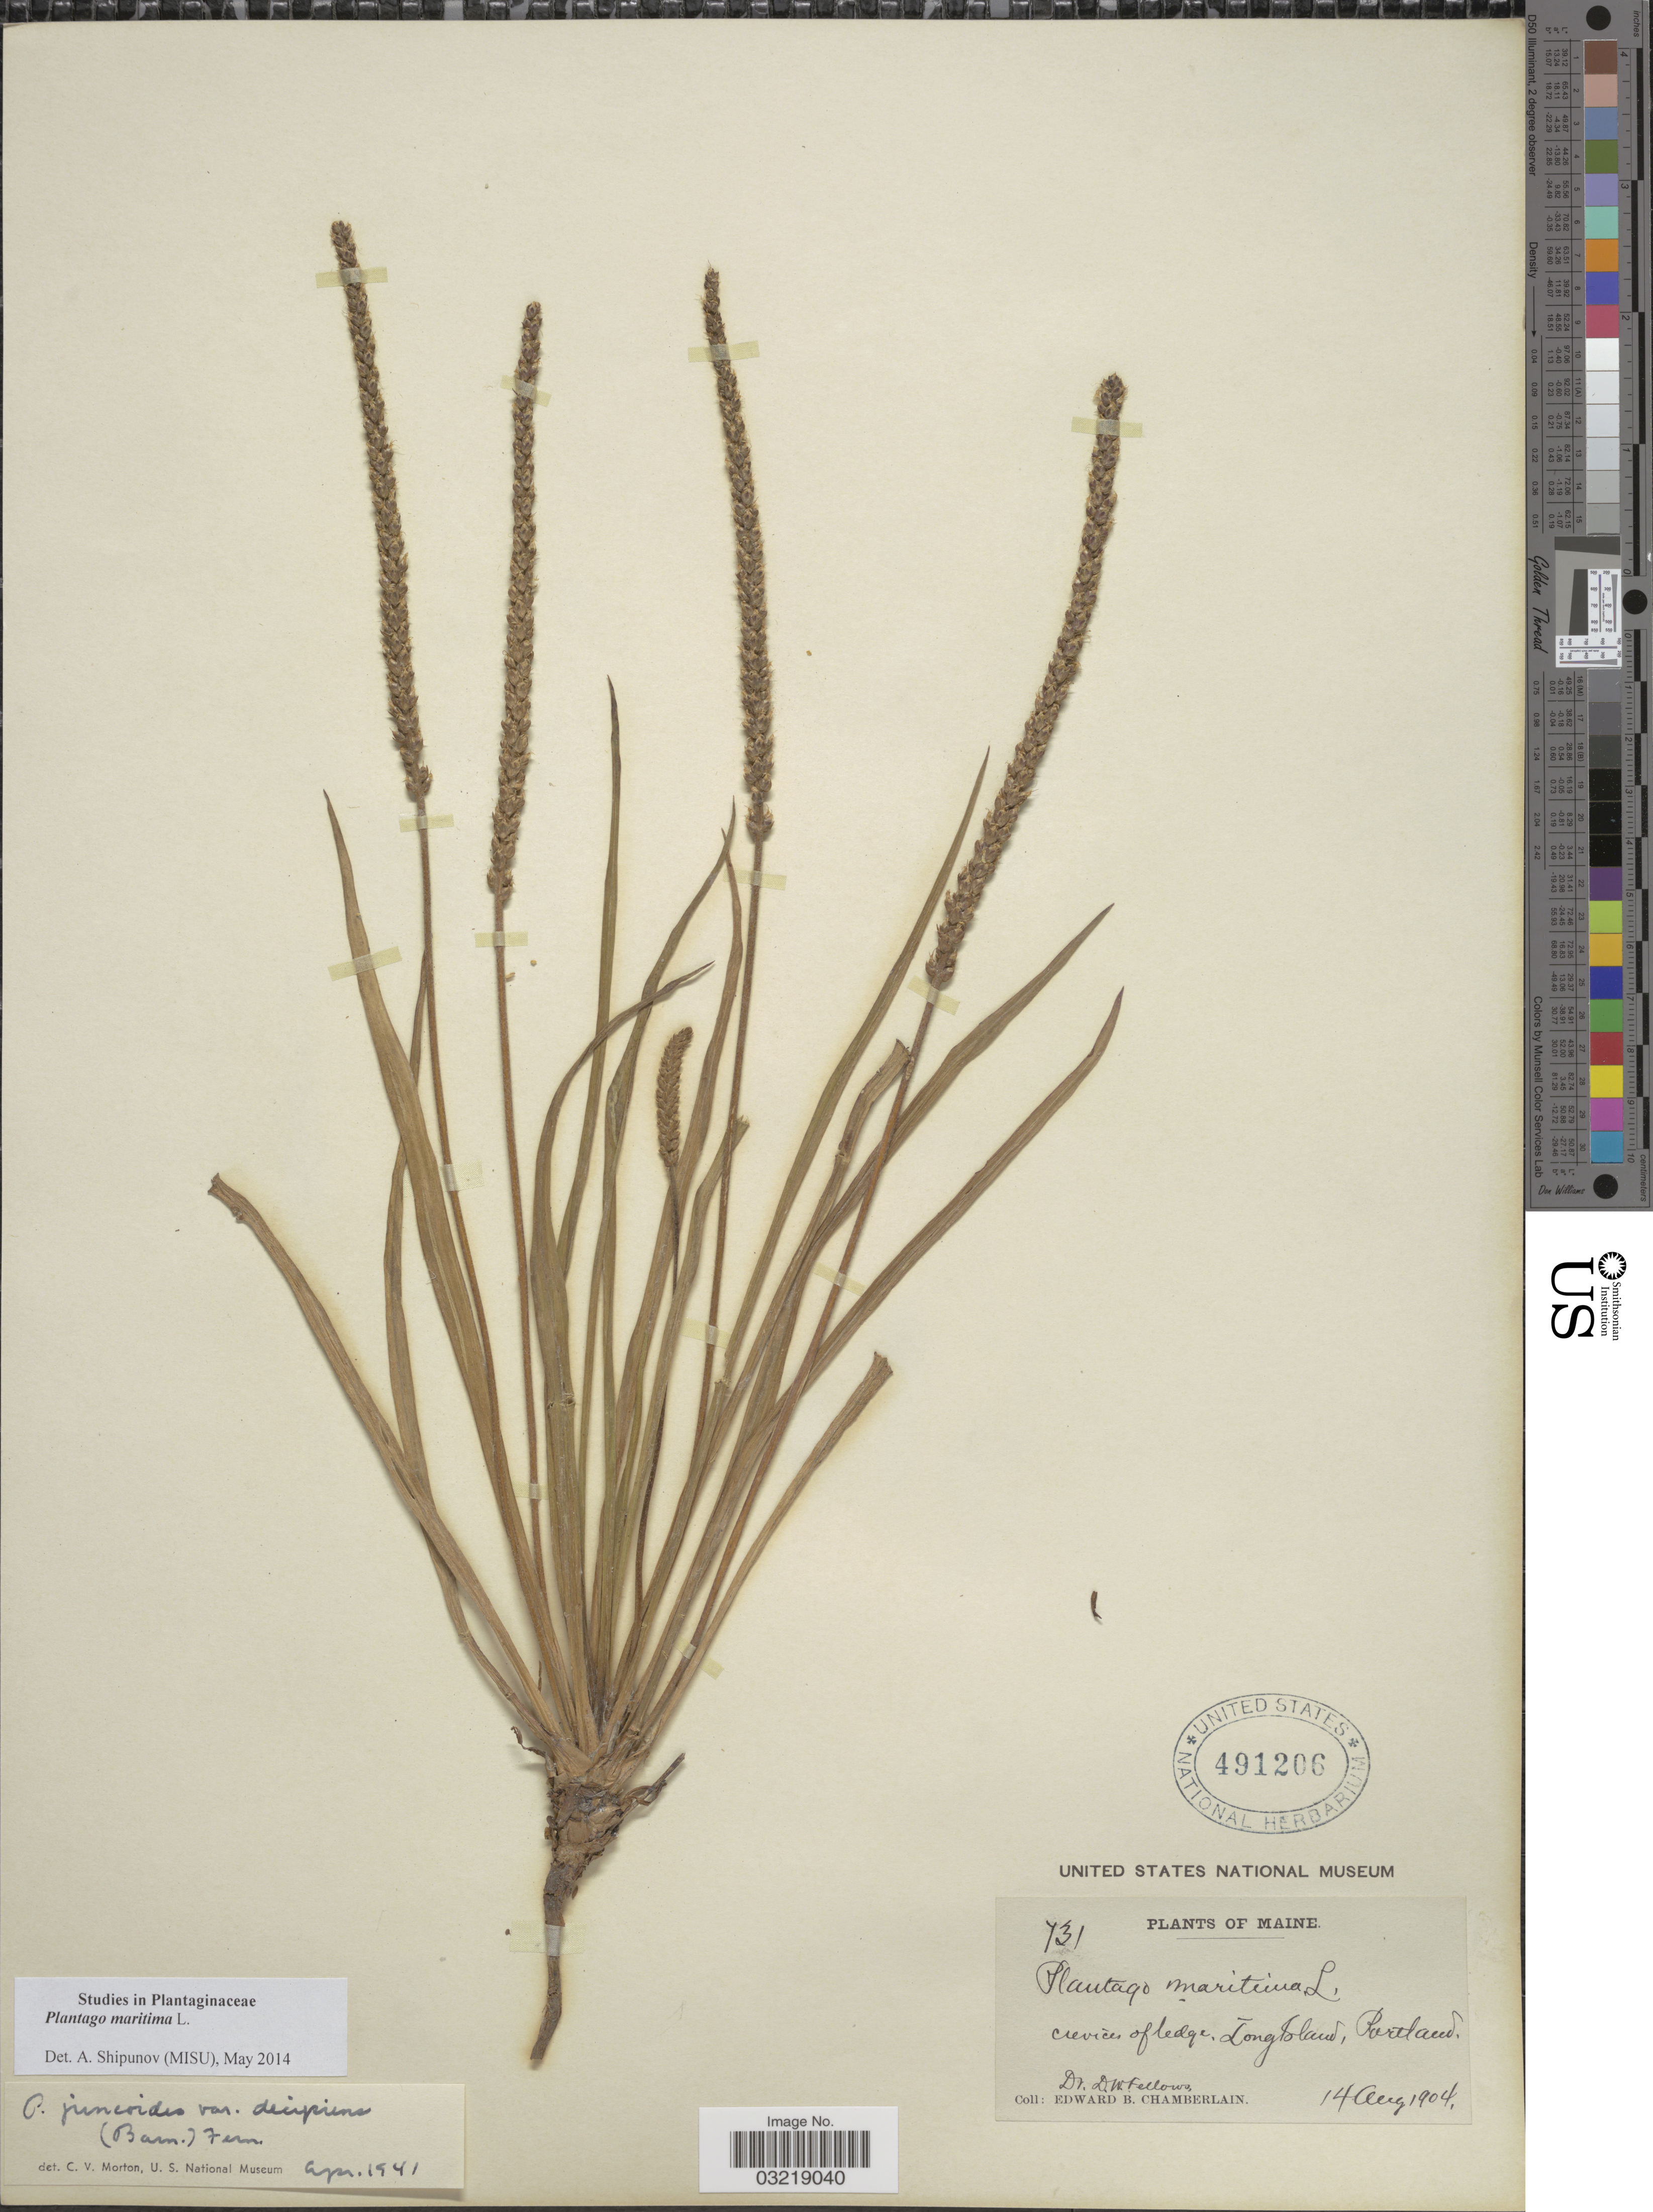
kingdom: Plantae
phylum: Tracheophyta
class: Magnoliopsida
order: Lamiales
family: Plantaginaceae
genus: Plantago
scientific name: Plantago maritima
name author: L.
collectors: E. Chamberlain & D. W. Fellows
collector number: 731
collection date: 1904-08-14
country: United States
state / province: Maine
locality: Crevices of ledge, Long Island, Portland.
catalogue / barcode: US 491206